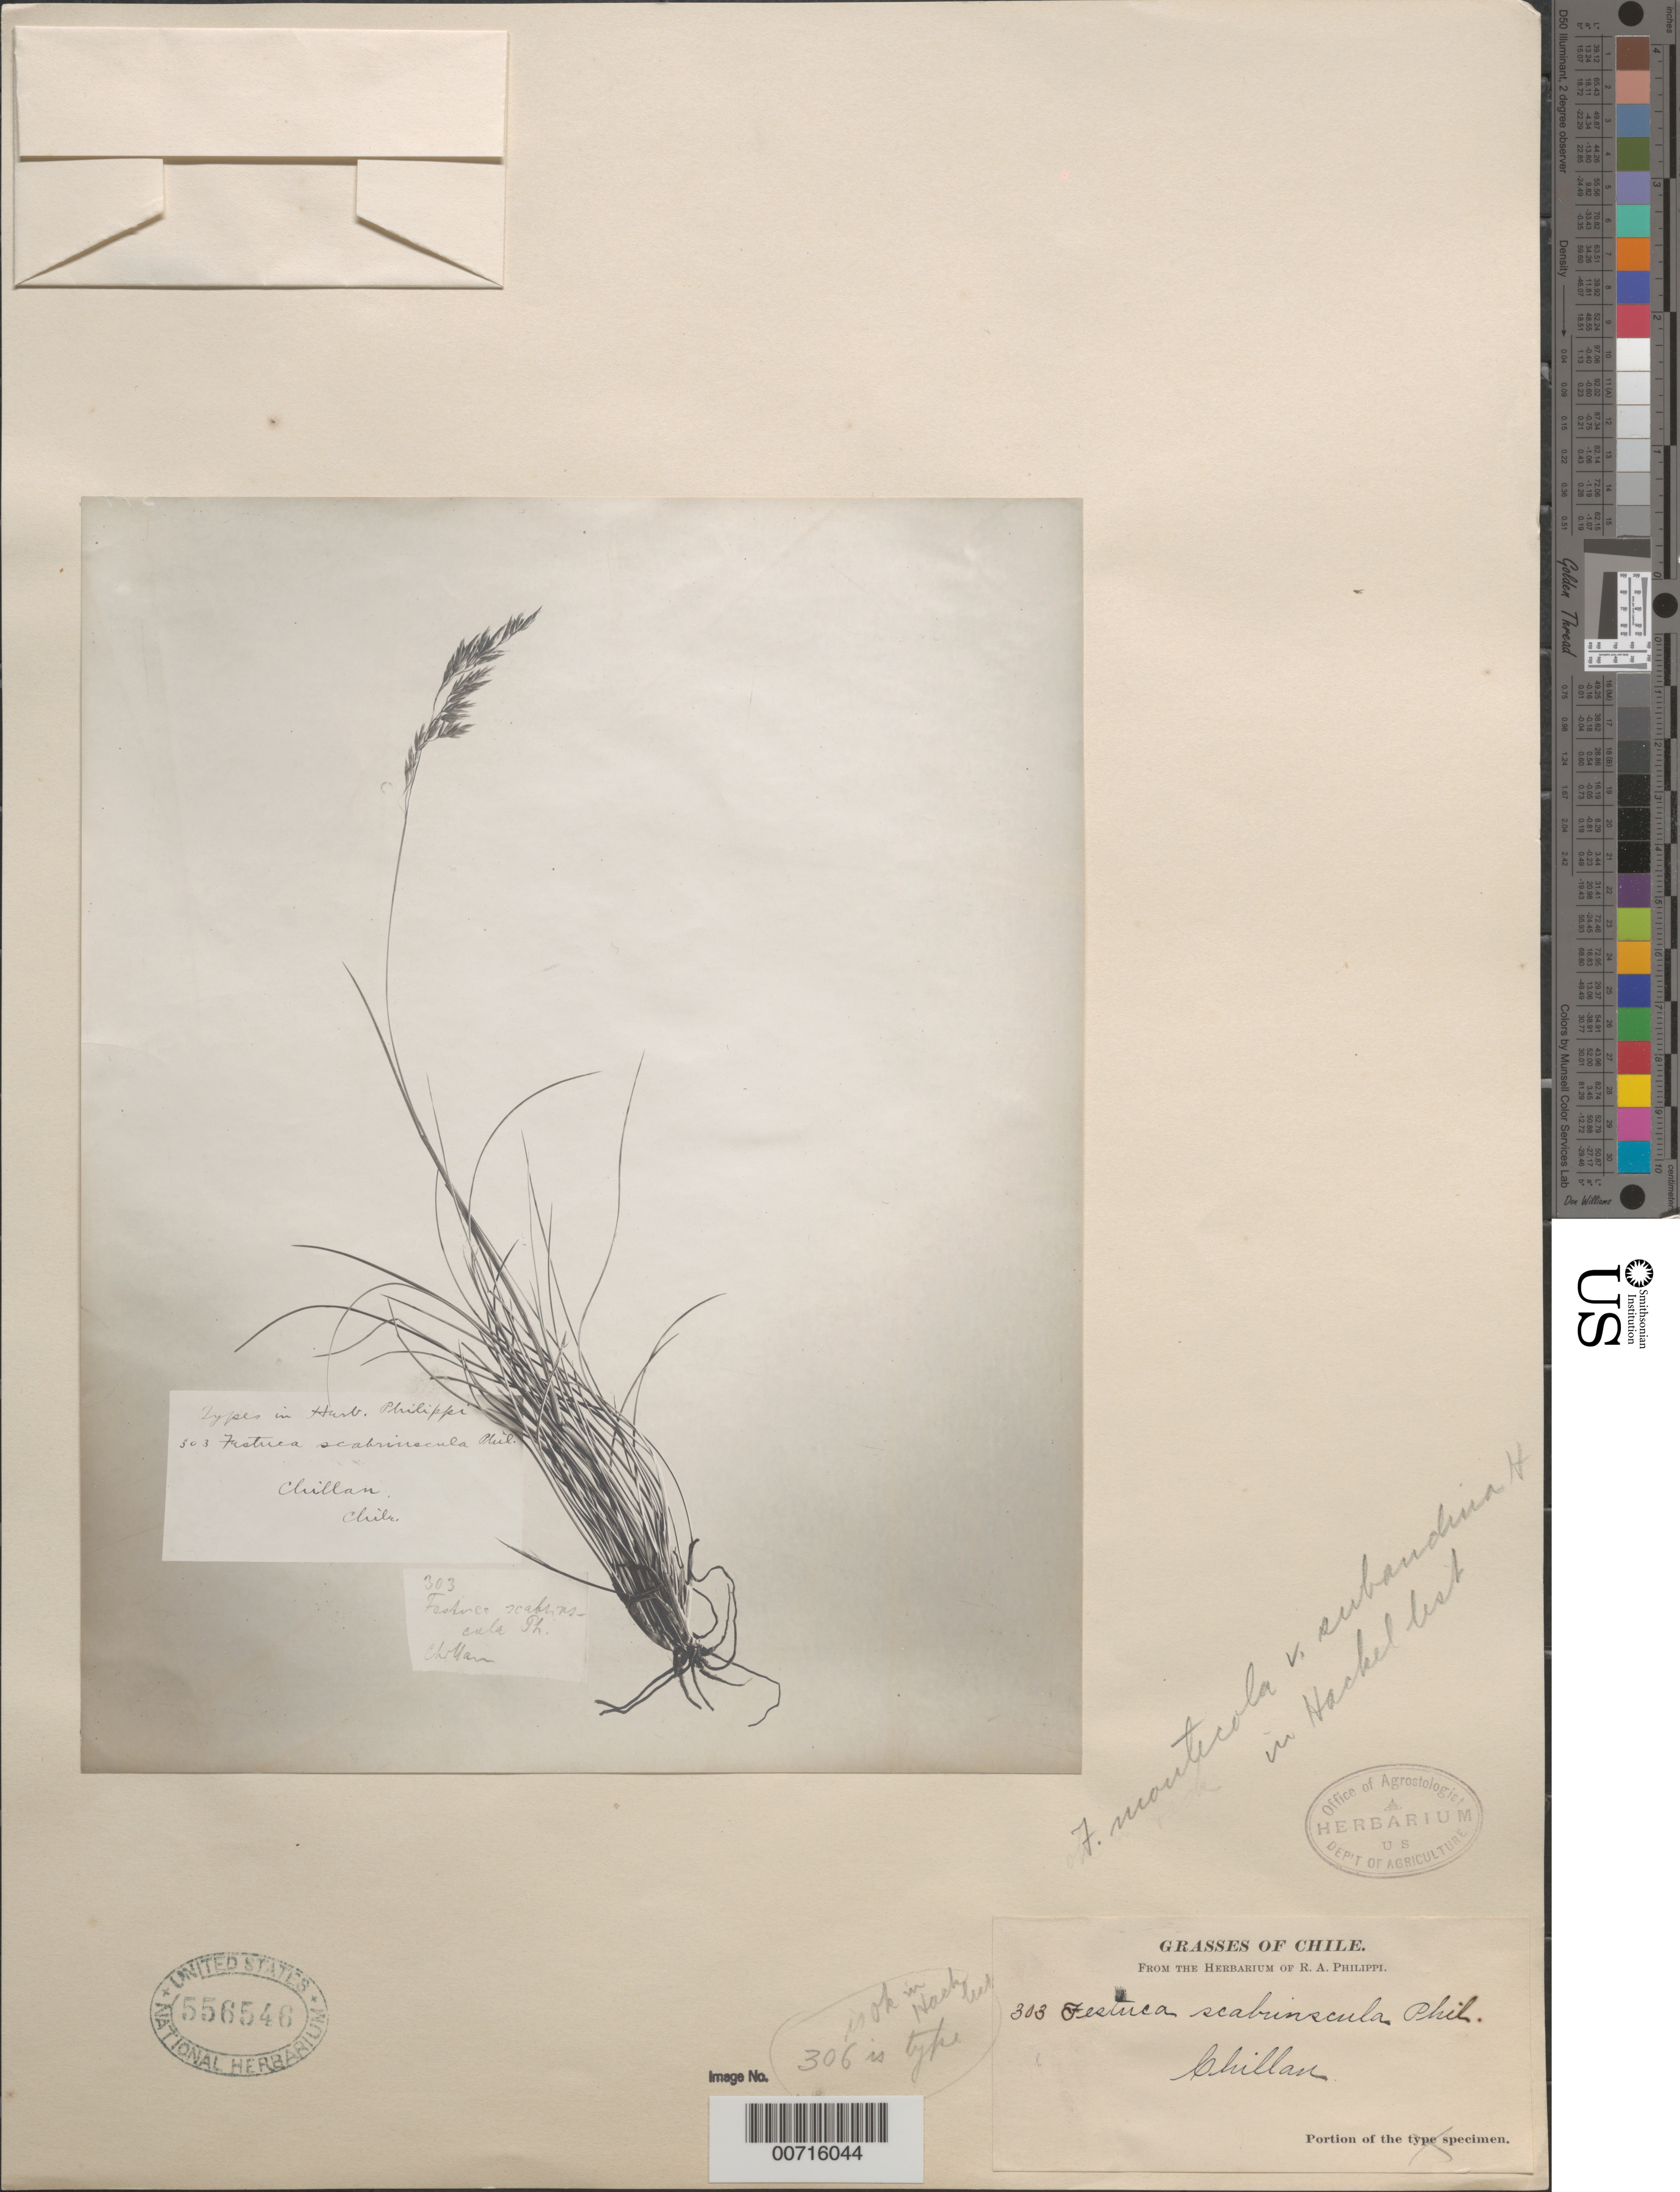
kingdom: Plantae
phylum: Tracheophyta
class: Liliopsida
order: Poales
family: Poaceae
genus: Festuca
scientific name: Festuca scabriuscula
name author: Phil.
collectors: ex. herb. R.A. Philippi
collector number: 303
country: Chile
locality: Chillan.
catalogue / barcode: US 556546